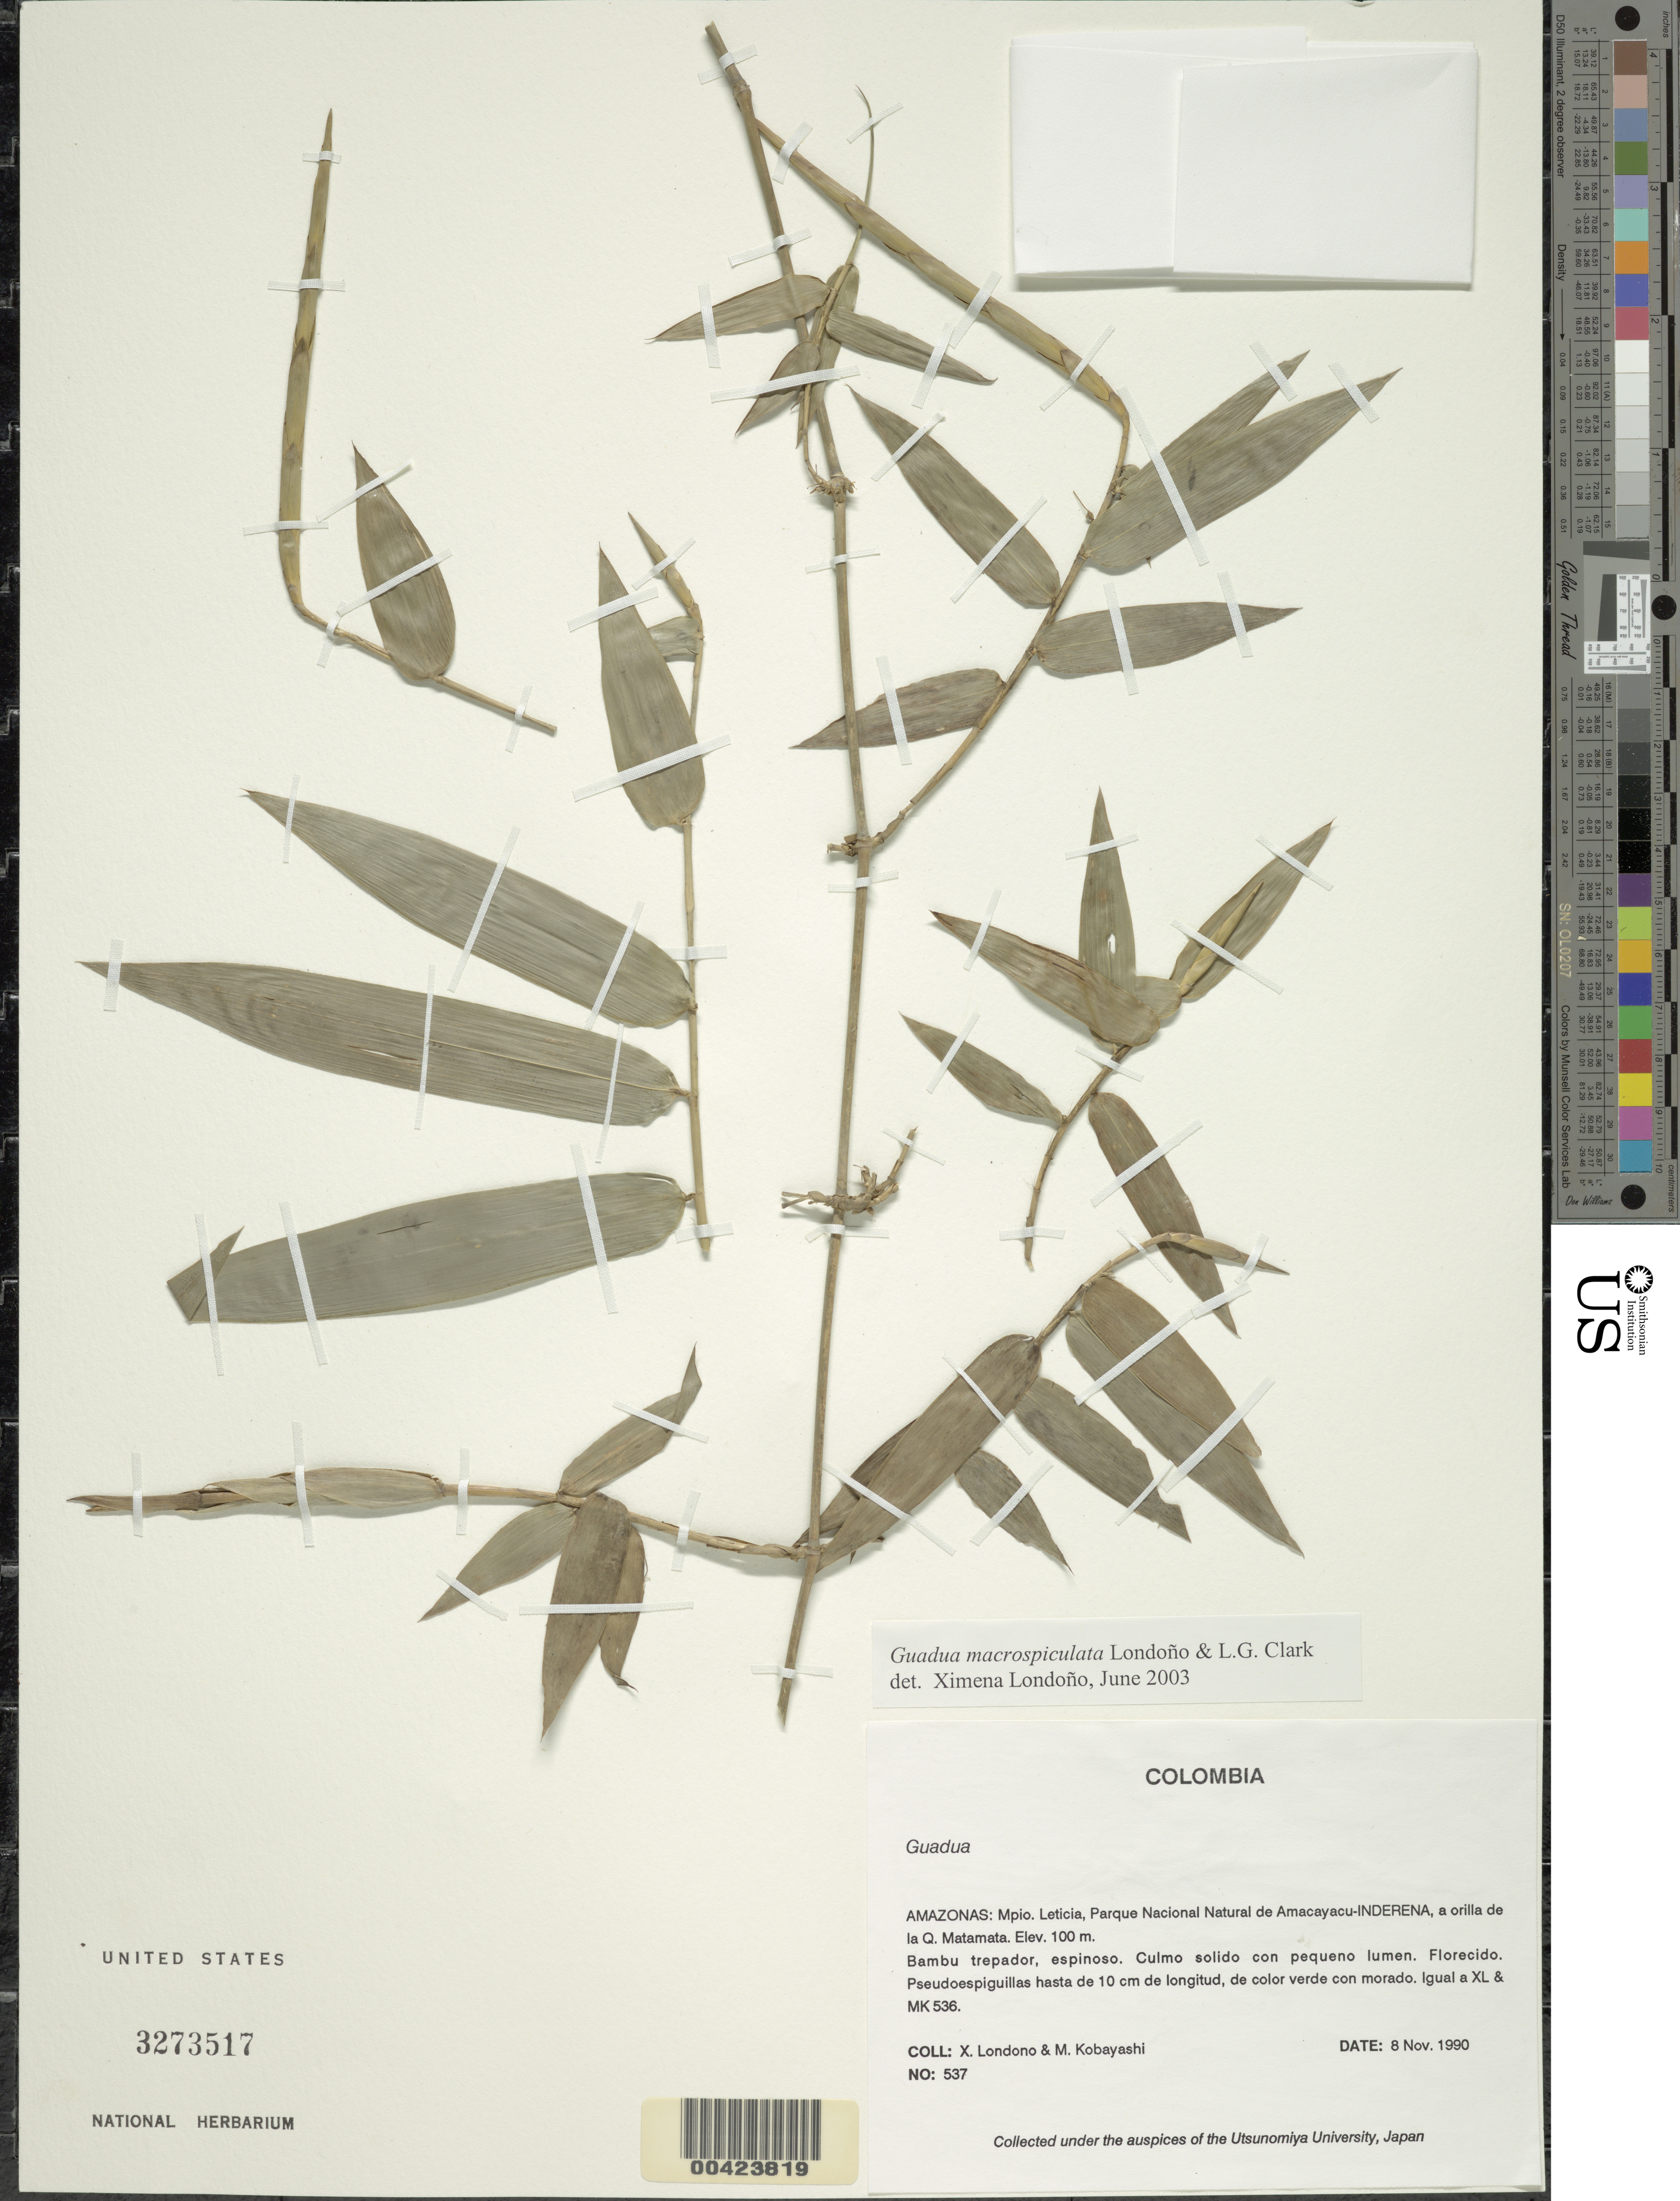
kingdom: Plantae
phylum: Tracheophyta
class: Liliopsida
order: Poales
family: Poaceae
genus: Guadua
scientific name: Guadua macrospiculata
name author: Londoño & L.G. Clark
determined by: Londoño, X., (TULV), Jardin Botanico "Juan Maria Cespedes"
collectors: X. Londoño & M. Kobayashi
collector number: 537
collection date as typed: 08 Nov 1990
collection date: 1990-11-08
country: Colombia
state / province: Amazônas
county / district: Leticia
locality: Parque Nacional Natural de Amaca-Yacu - Inderena, a Orila de la Quebrada Matamata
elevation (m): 100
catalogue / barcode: US 3273517